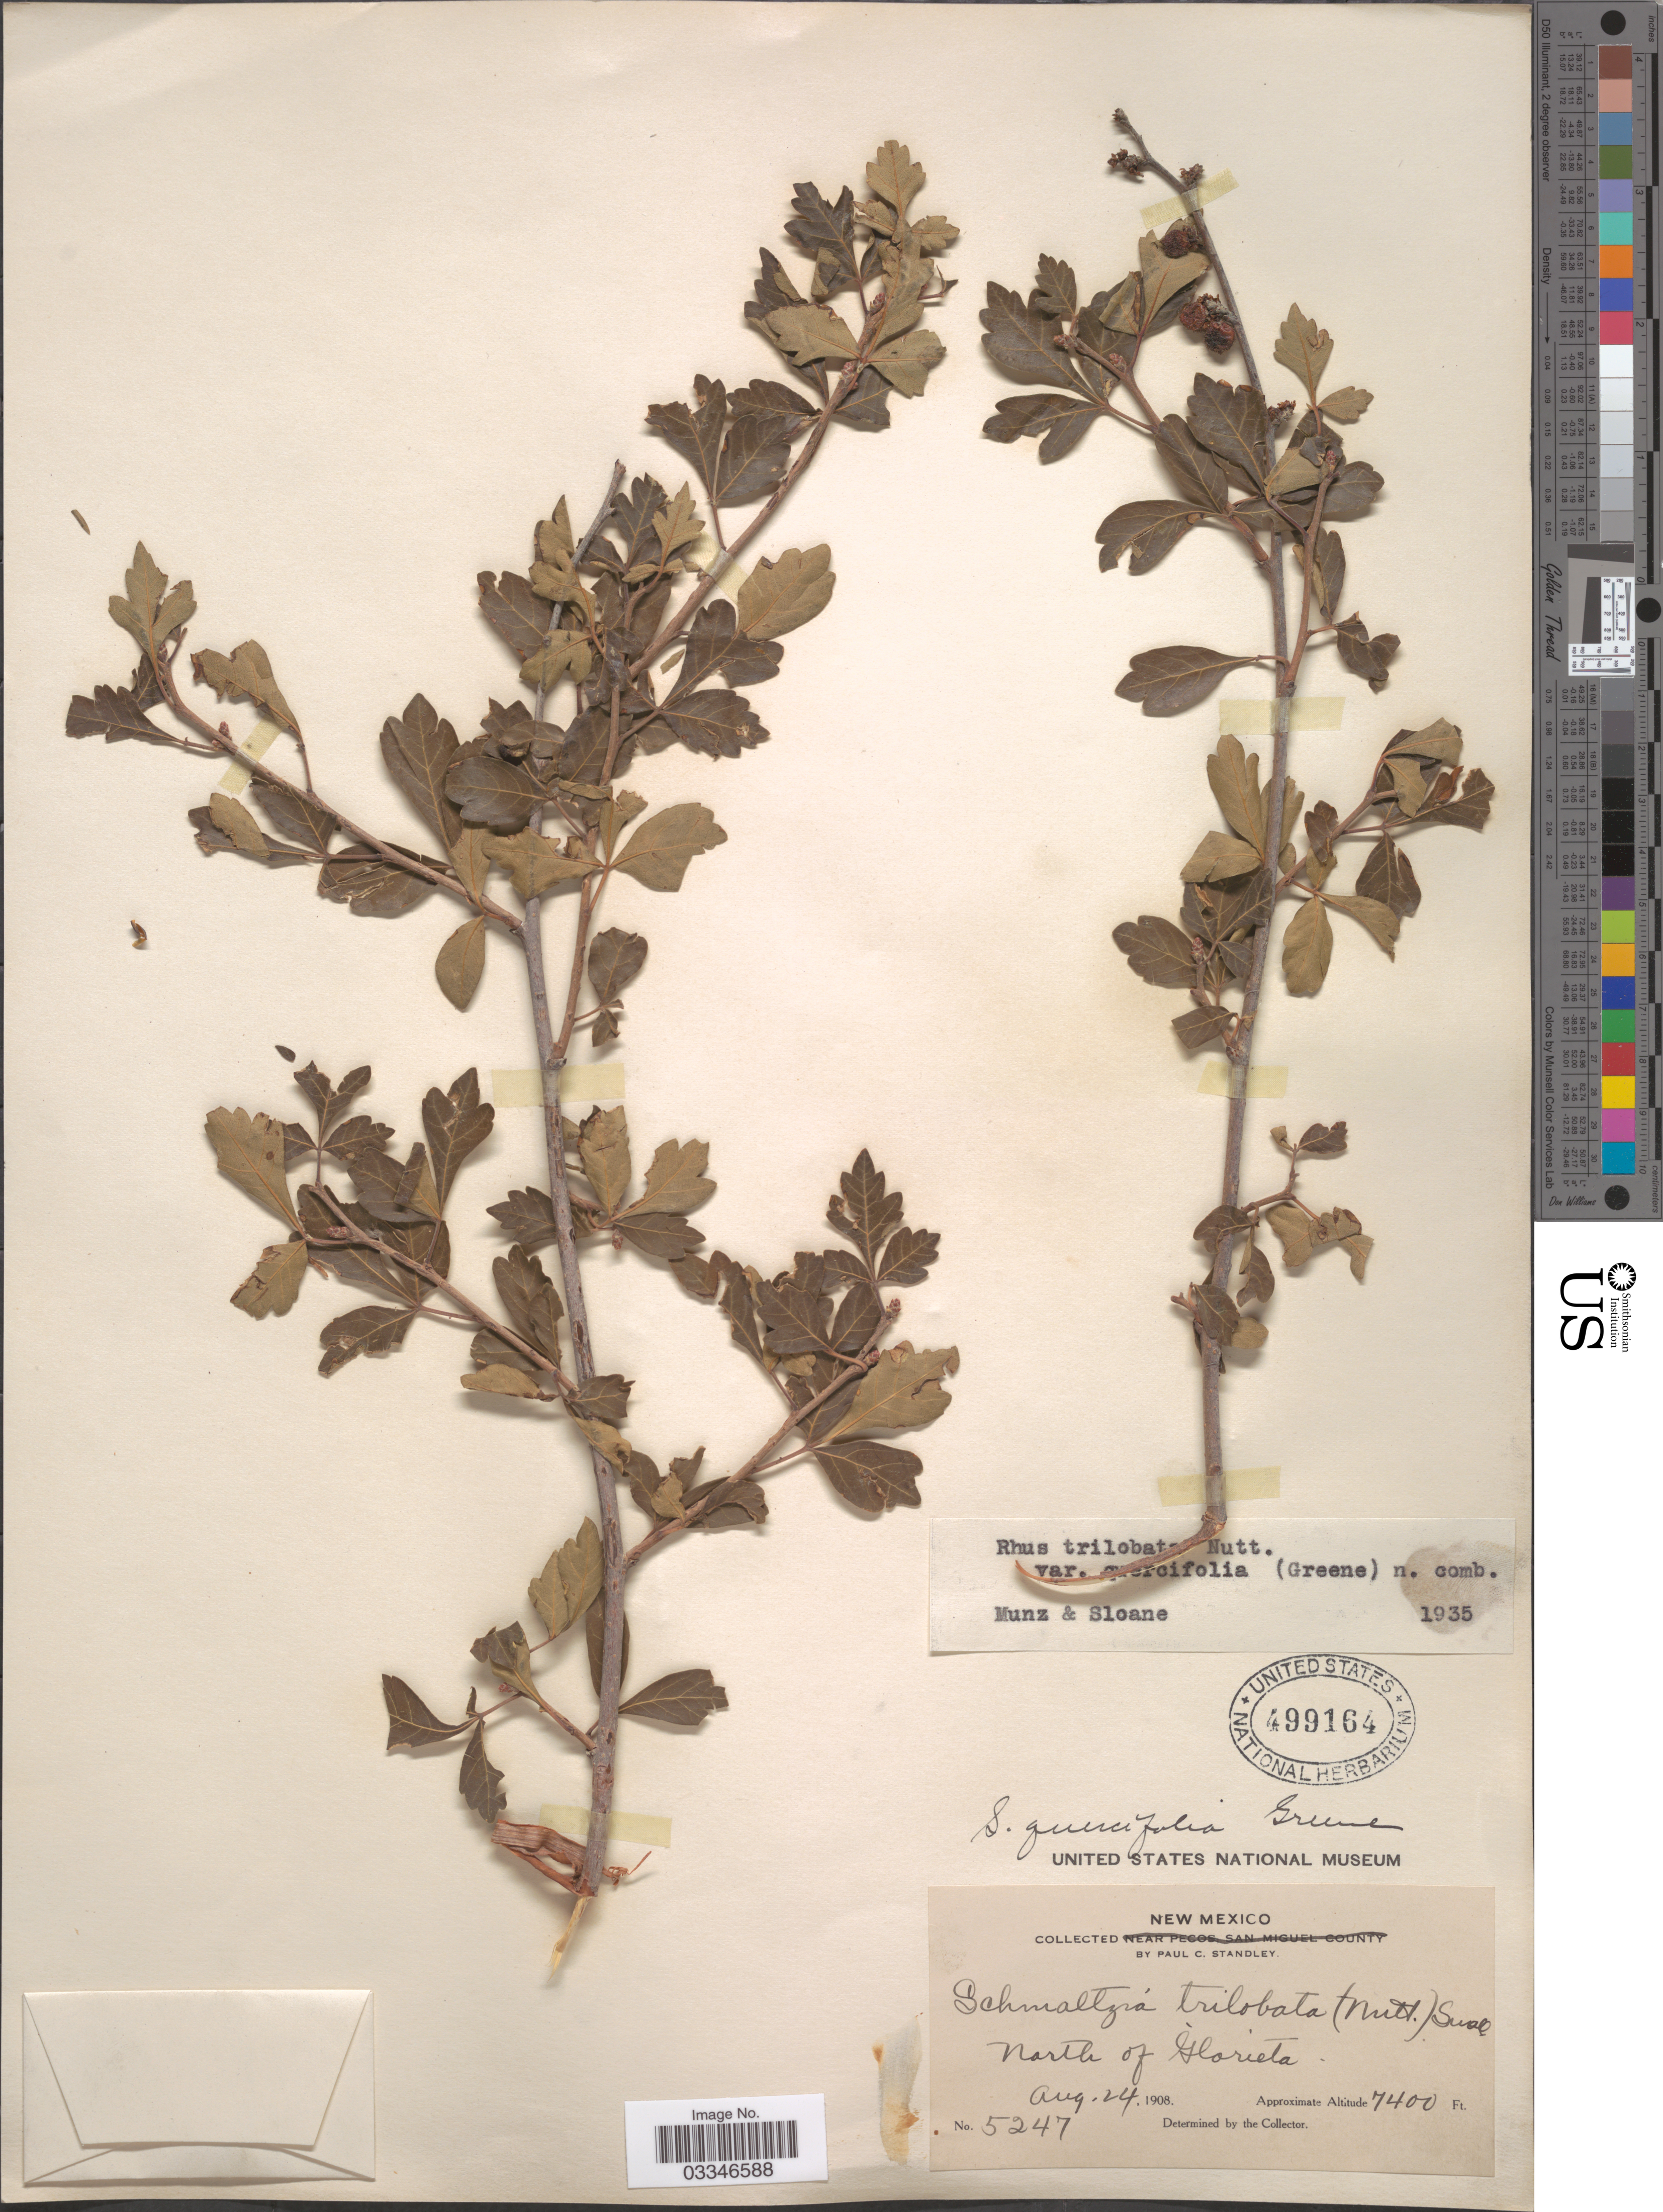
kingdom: Plantae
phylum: Tracheophyta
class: Magnoliopsida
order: Sapindales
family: Anacardiaceae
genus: Rhus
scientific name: Rhus trilobata var. quercifolia (Greene) Munz & Sloane ined.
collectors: P. C. Standley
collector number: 5247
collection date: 1908-08-24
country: United States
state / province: New Mexico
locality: North of Glorieta.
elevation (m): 2256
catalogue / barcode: US 499164